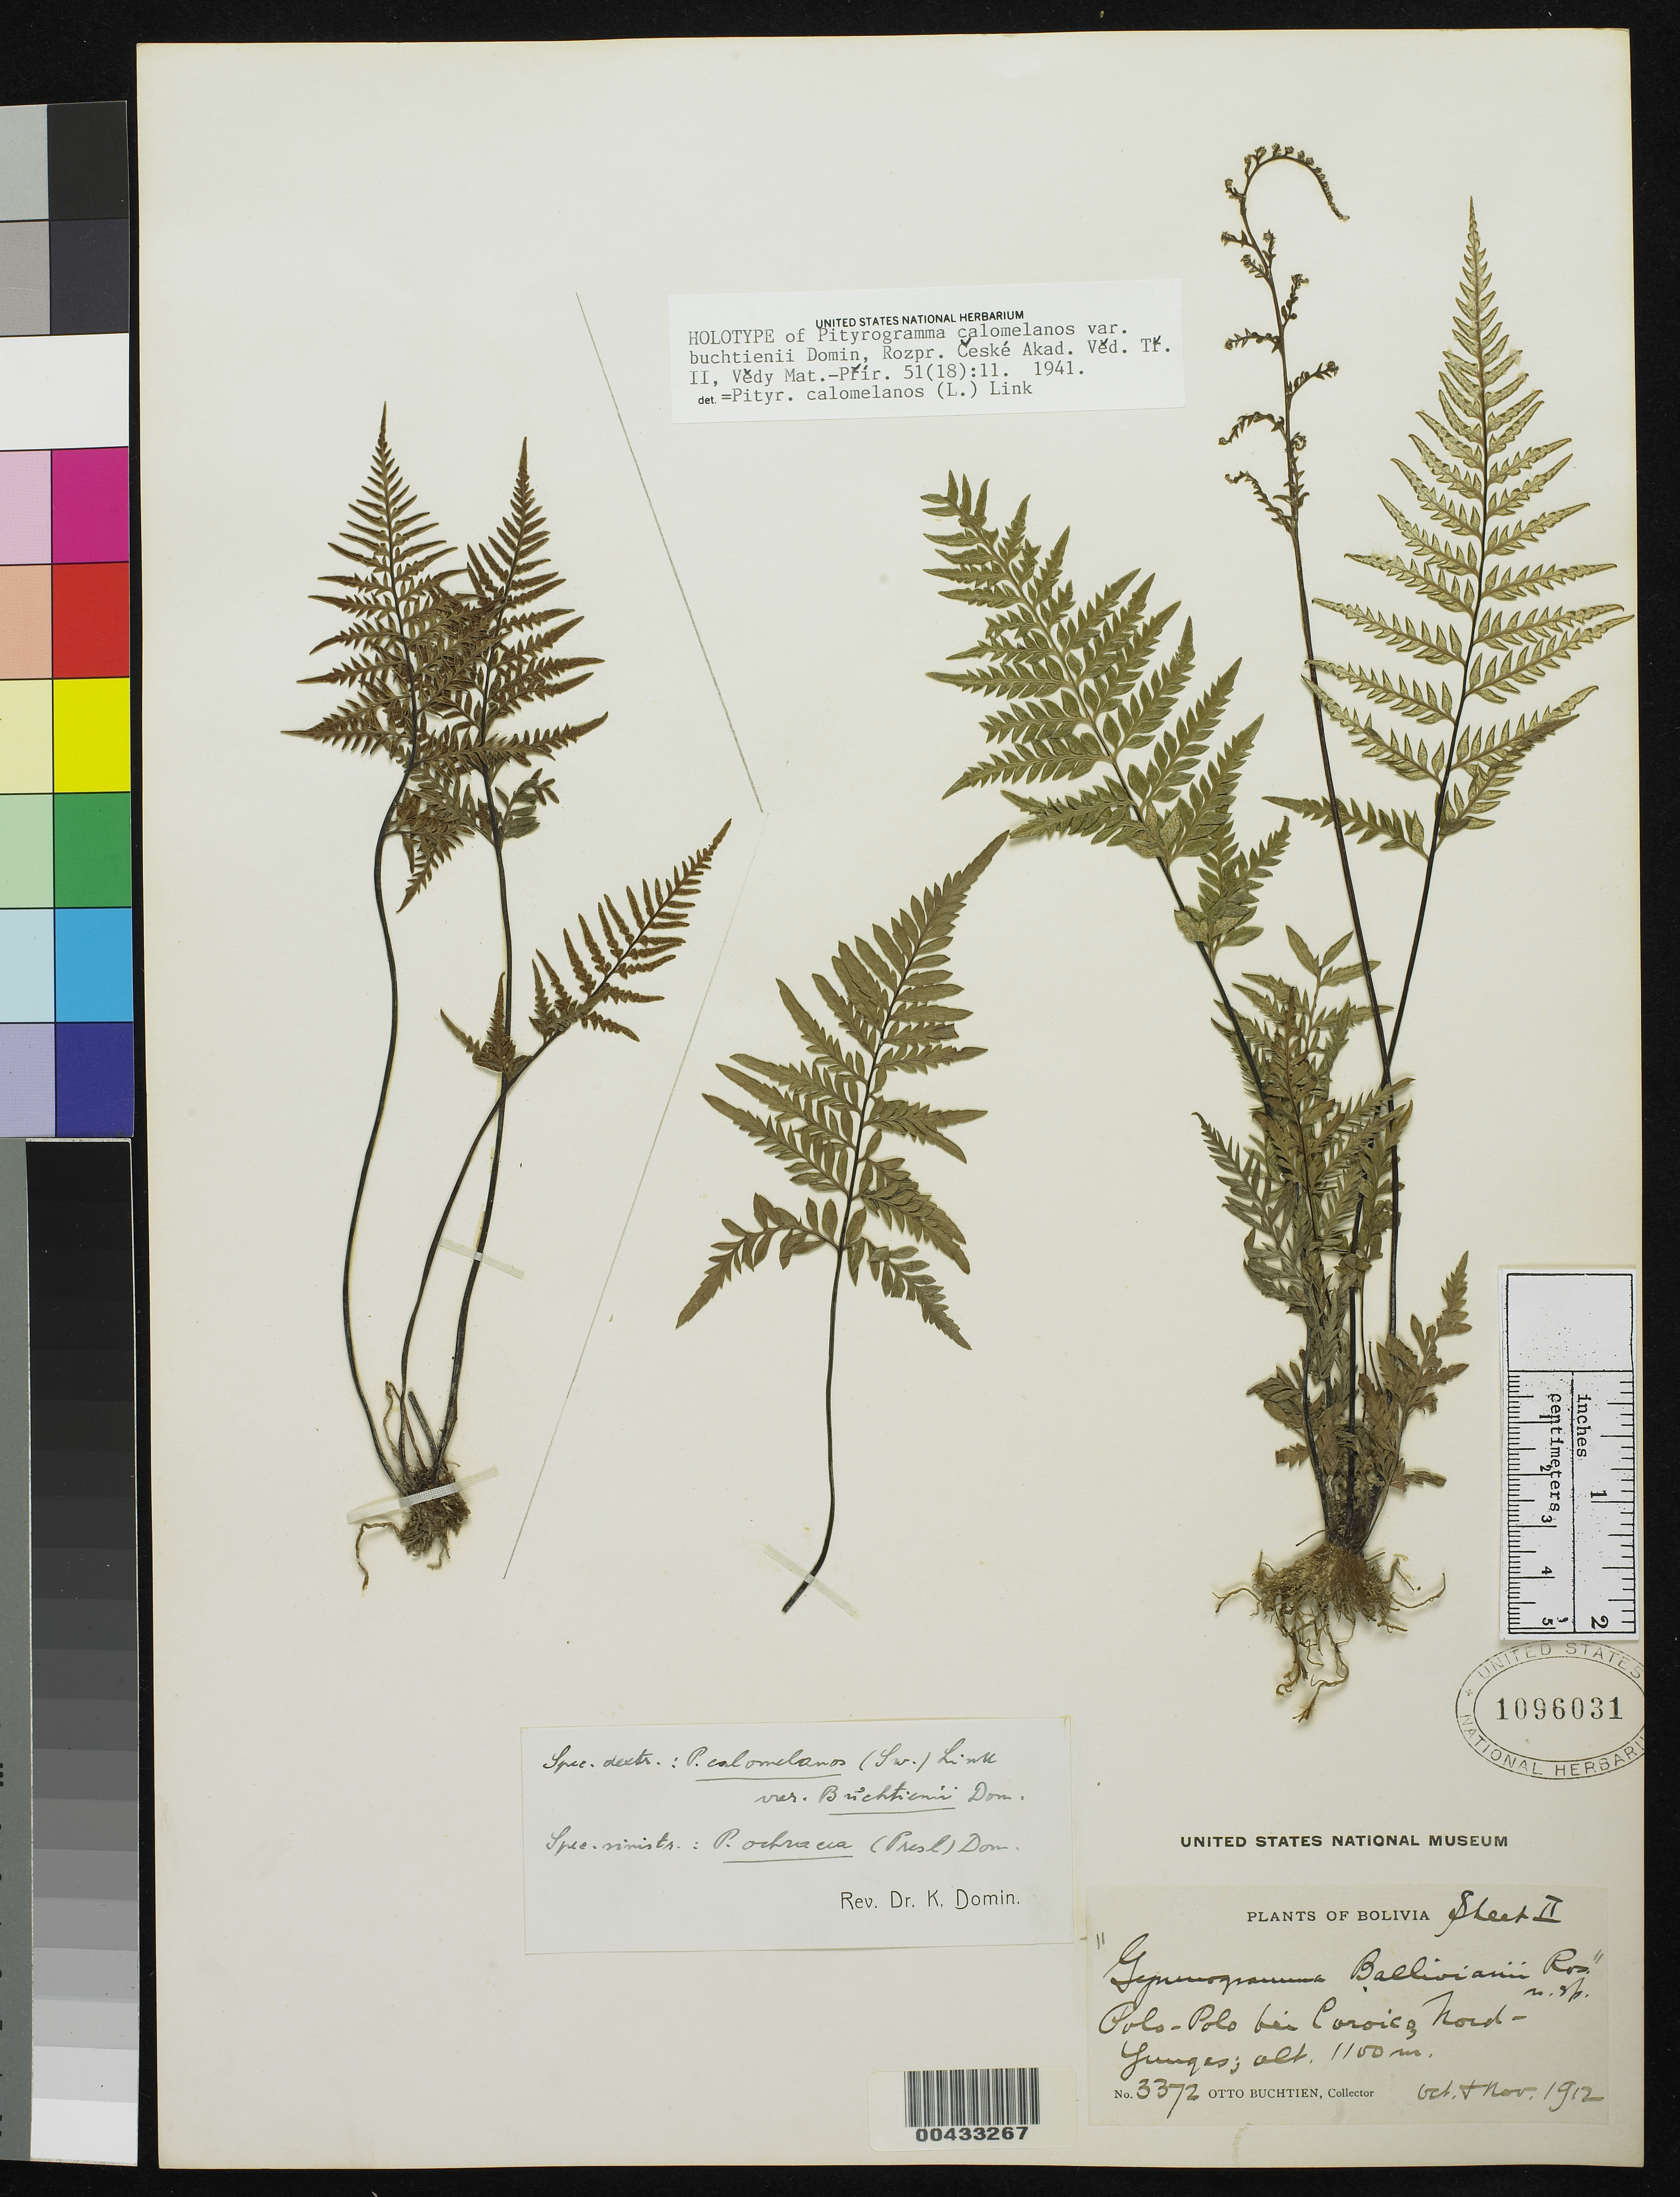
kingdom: Plantae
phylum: Tracheophyta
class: Polypodiopsida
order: Polypodiales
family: Pteridaceae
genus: Pityrogramma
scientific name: Pityrogramma calomelanos var. buchtienii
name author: Domin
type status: Holotype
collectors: O. Buchtien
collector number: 3372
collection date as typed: Oct 1912 to -- Nov 1912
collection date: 1912-10/1912-11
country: Bolivia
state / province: La Paz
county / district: Nor Yungas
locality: Polo-Polo bei Coroico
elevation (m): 1100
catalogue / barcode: US 1096031